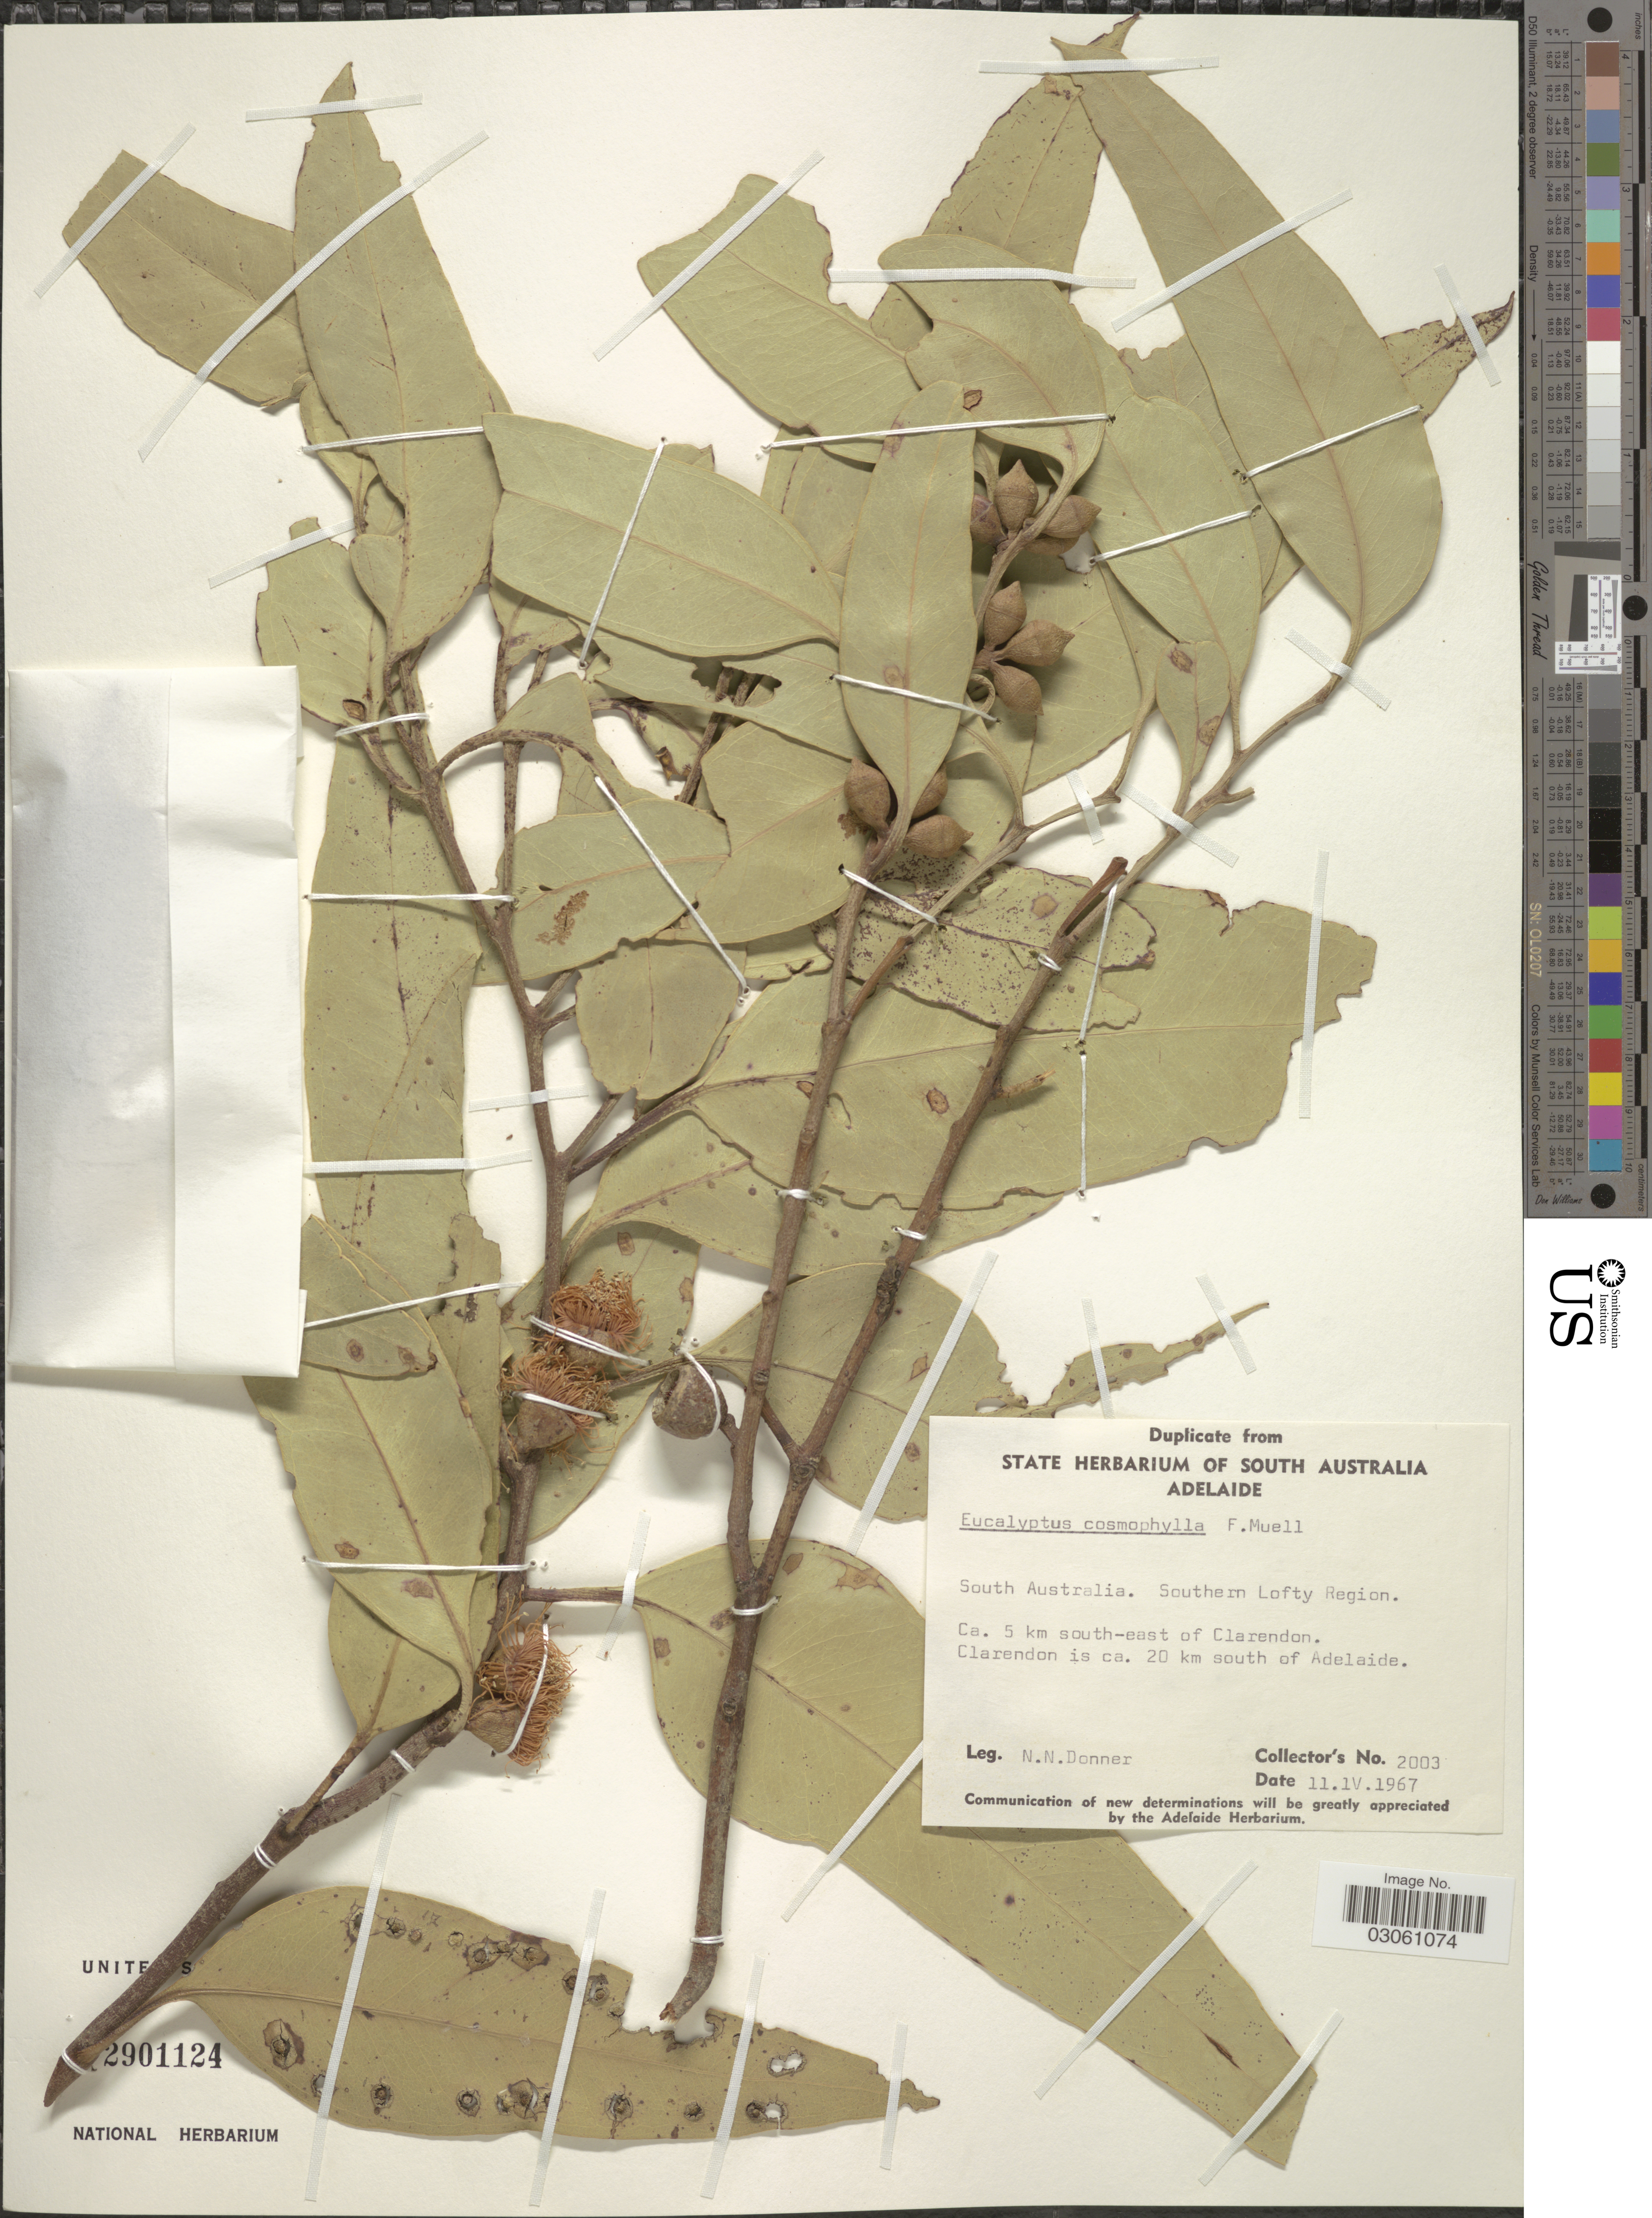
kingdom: Plantae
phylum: Tracheophyta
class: Magnoliopsida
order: Myrtales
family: Myrtaceae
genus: Eucalyptus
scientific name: Eucalyptus cosmophylla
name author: F. Muell.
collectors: N. Donner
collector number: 2003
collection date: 1967-04-11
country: Australia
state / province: South Australia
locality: Southern Lofty region. Ca. 5 km south-east of Clarendon. Clarendon is ca. 20 km south of Adelaide.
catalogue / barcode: US 2901124